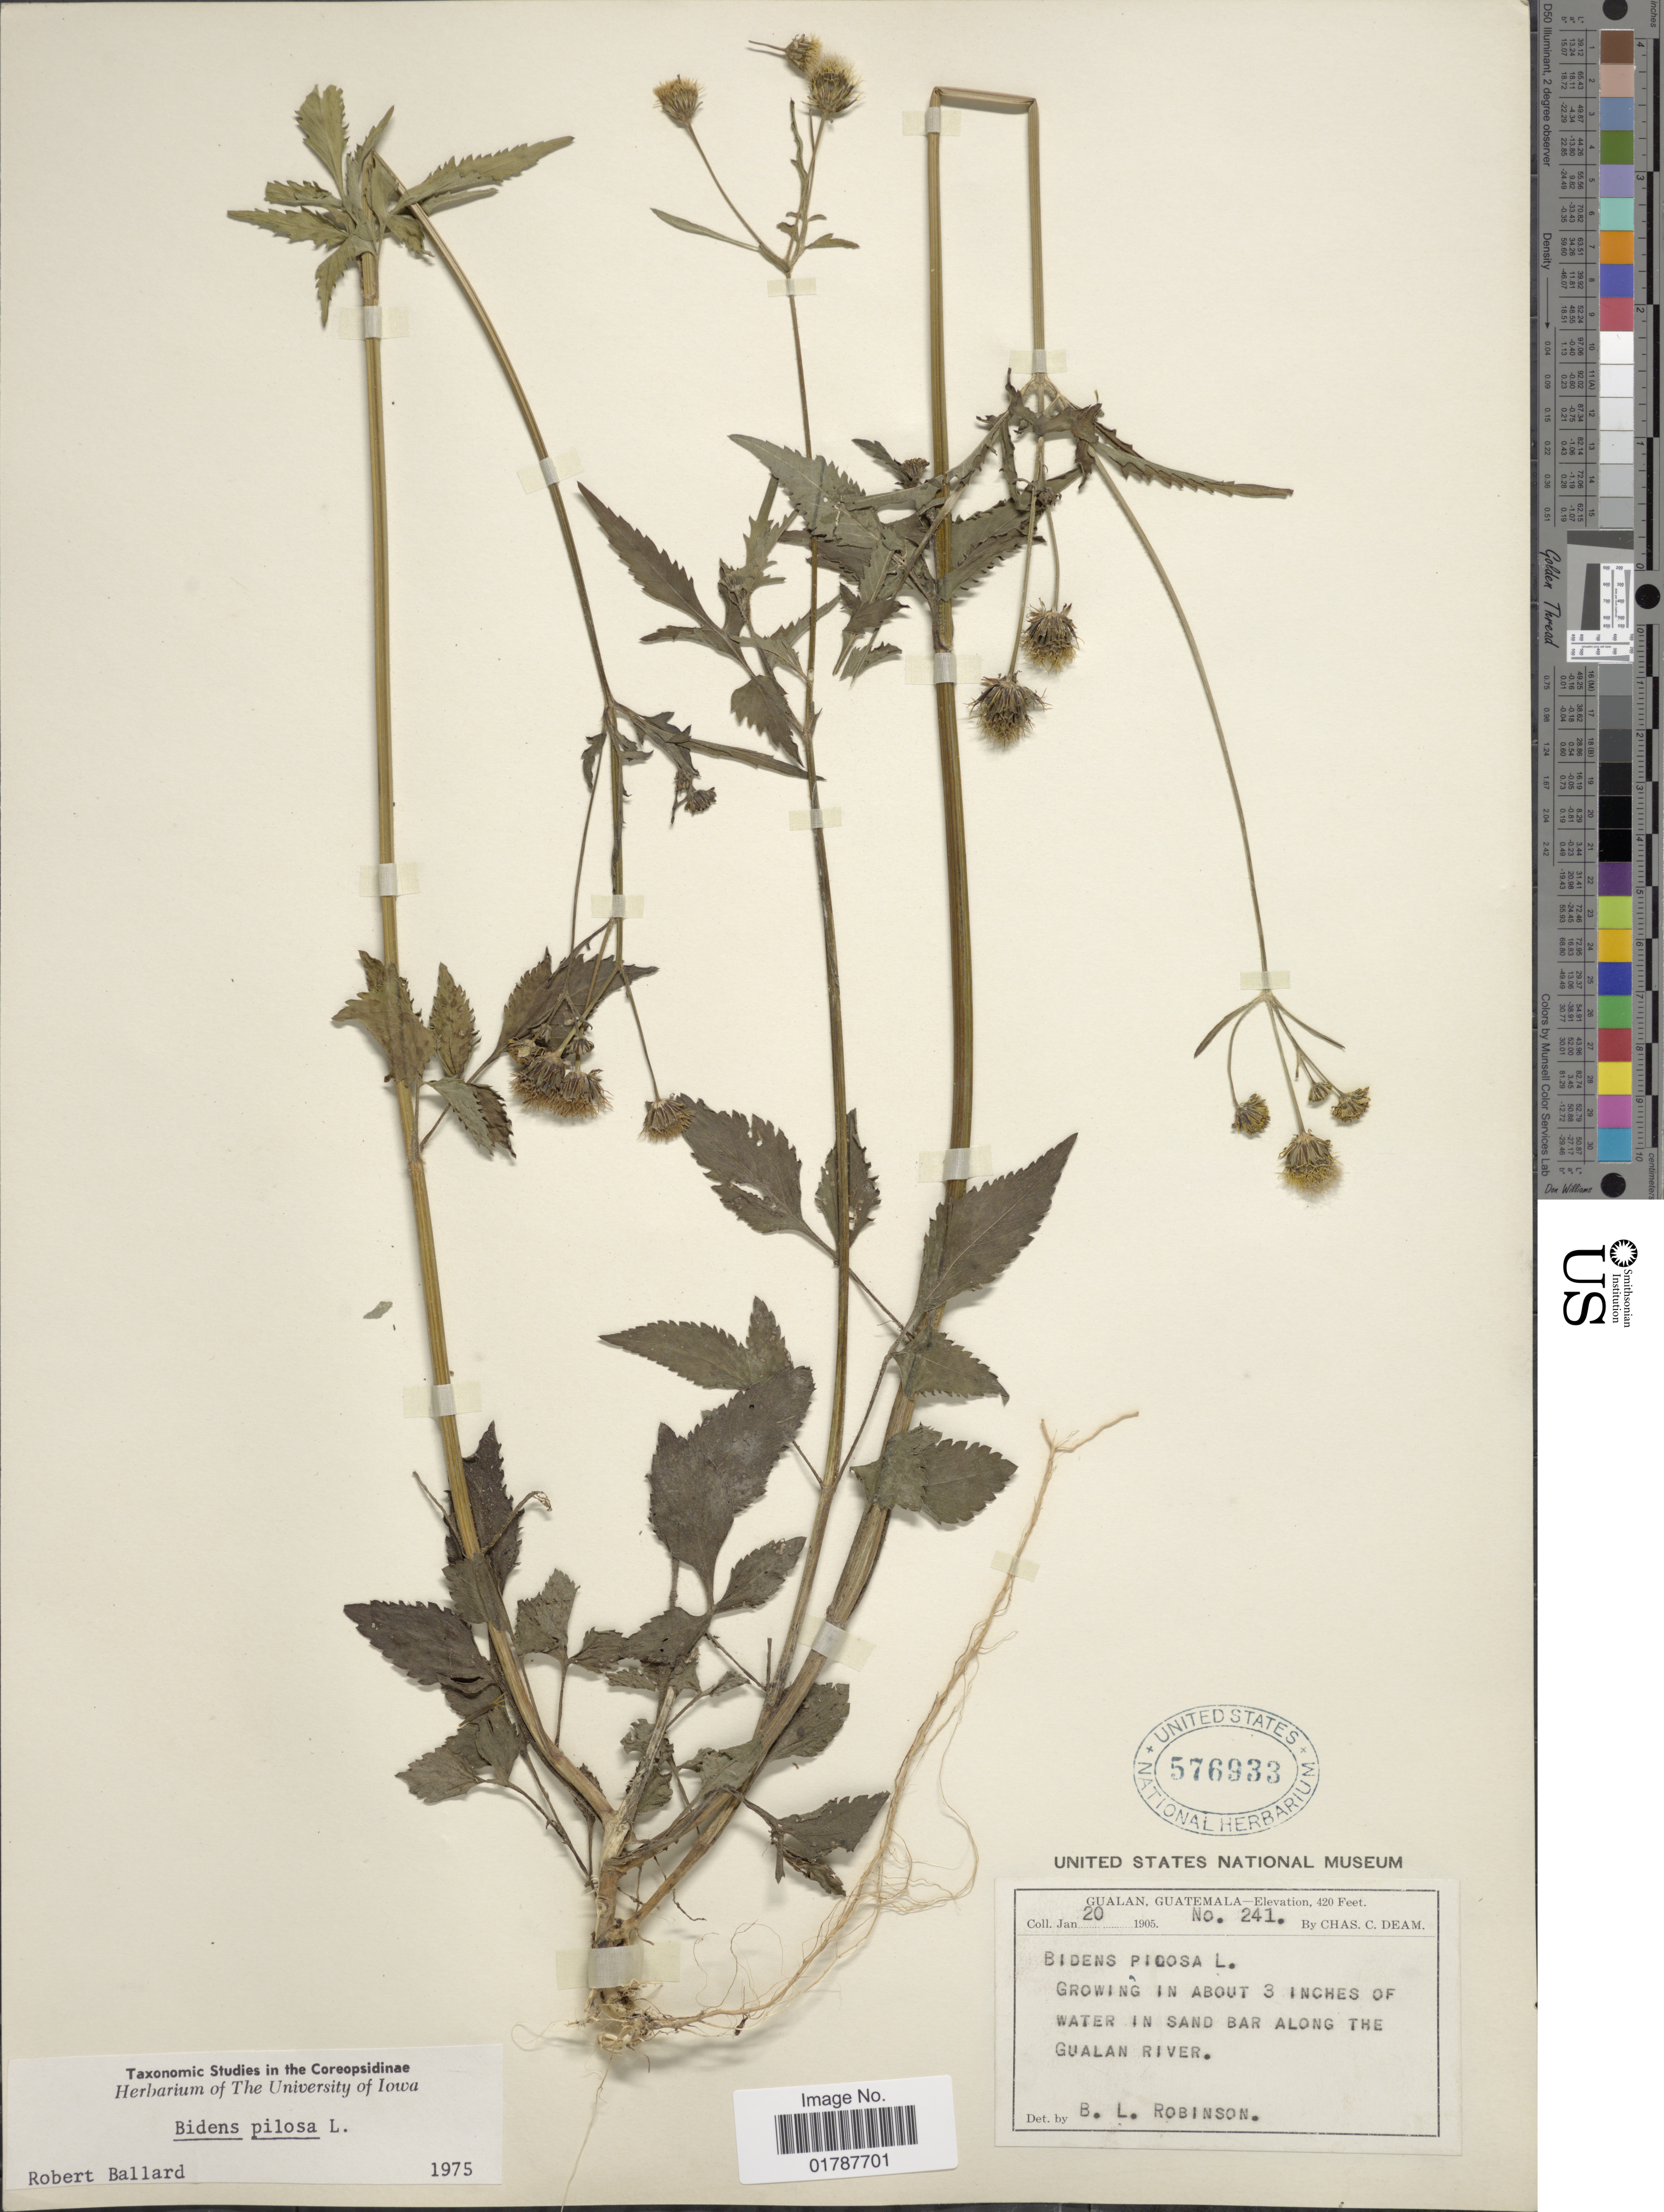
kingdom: Plantae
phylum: Tracheophyta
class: Magnoliopsida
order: Asterales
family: Asteraceae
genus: Bidens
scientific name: Bidens pilosa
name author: L.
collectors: C. C. Deam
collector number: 241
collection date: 1905-01-20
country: Guatemala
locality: Gualan, Guatemala, Growing in about 3 inches of water in sand bar along the Gualan River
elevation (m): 128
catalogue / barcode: US 576933